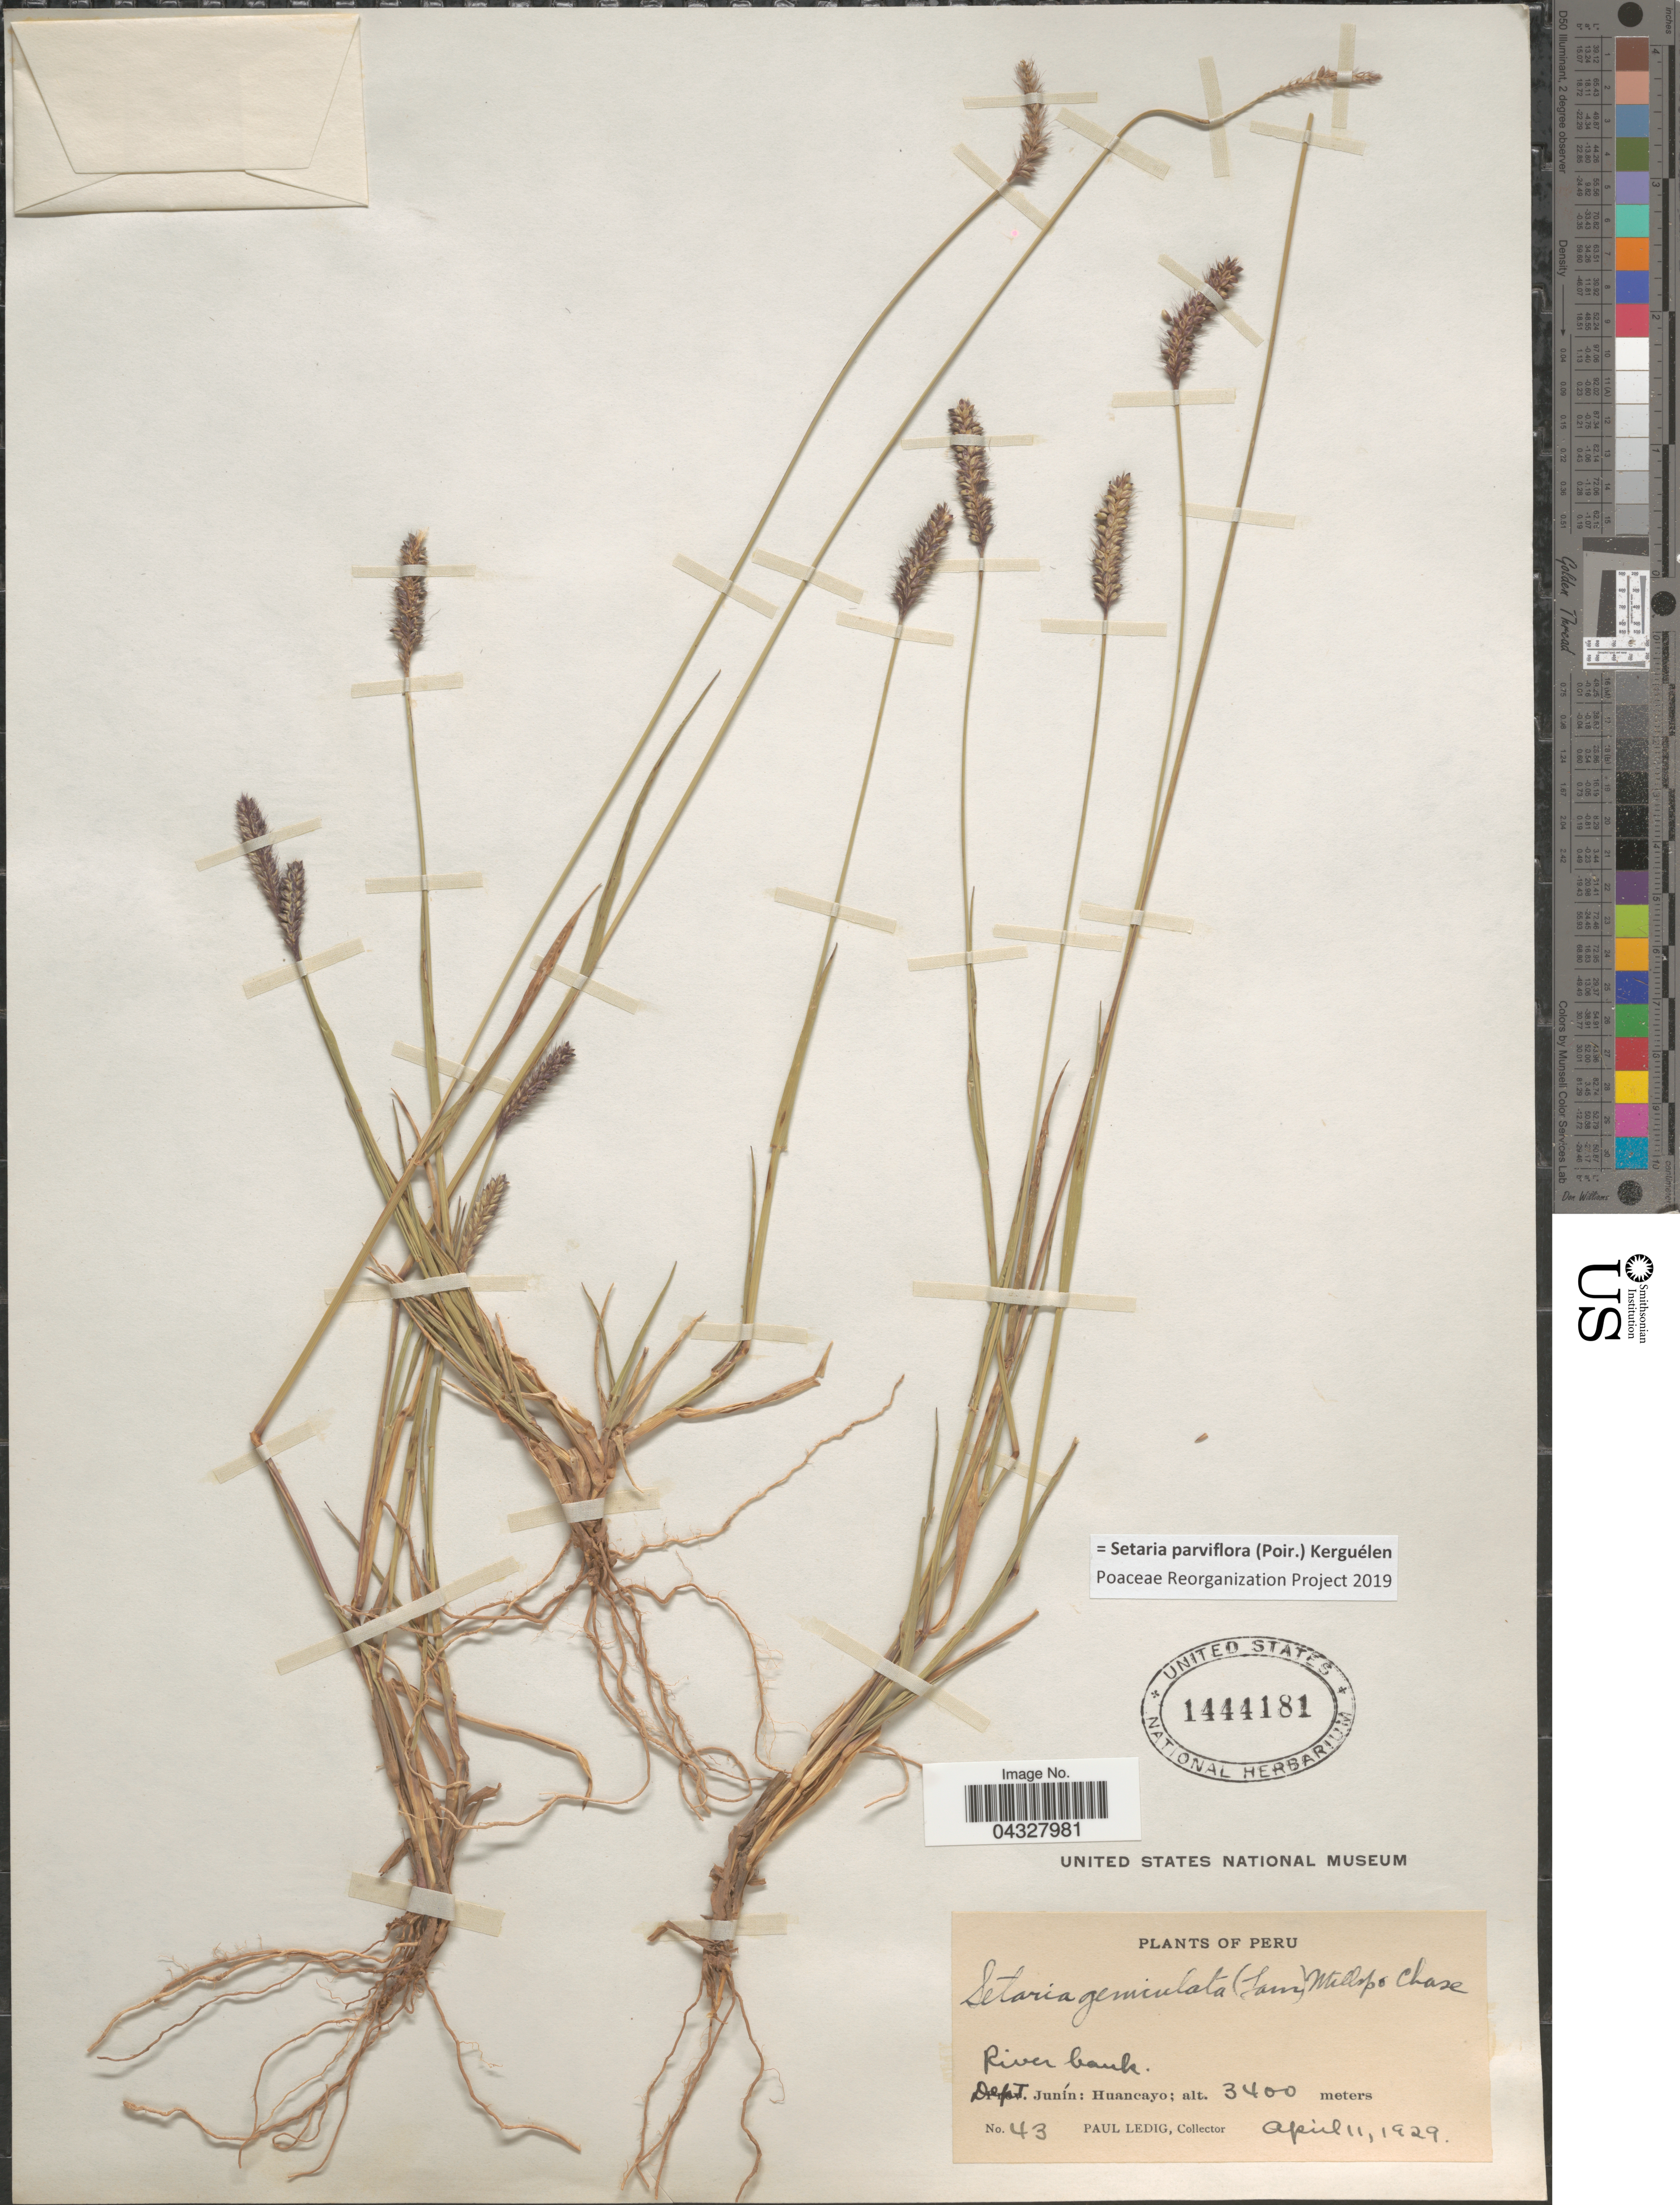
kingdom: Plantae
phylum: Tracheophyta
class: Liliopsida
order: Poales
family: Poaceae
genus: Setaria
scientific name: Setaria parviflora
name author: (Poir.) Kerguélen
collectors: P. Ledig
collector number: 43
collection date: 1929-04-11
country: Peru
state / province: Junín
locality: Dept. Junín: Huancayo.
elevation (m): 3400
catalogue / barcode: US 1444181